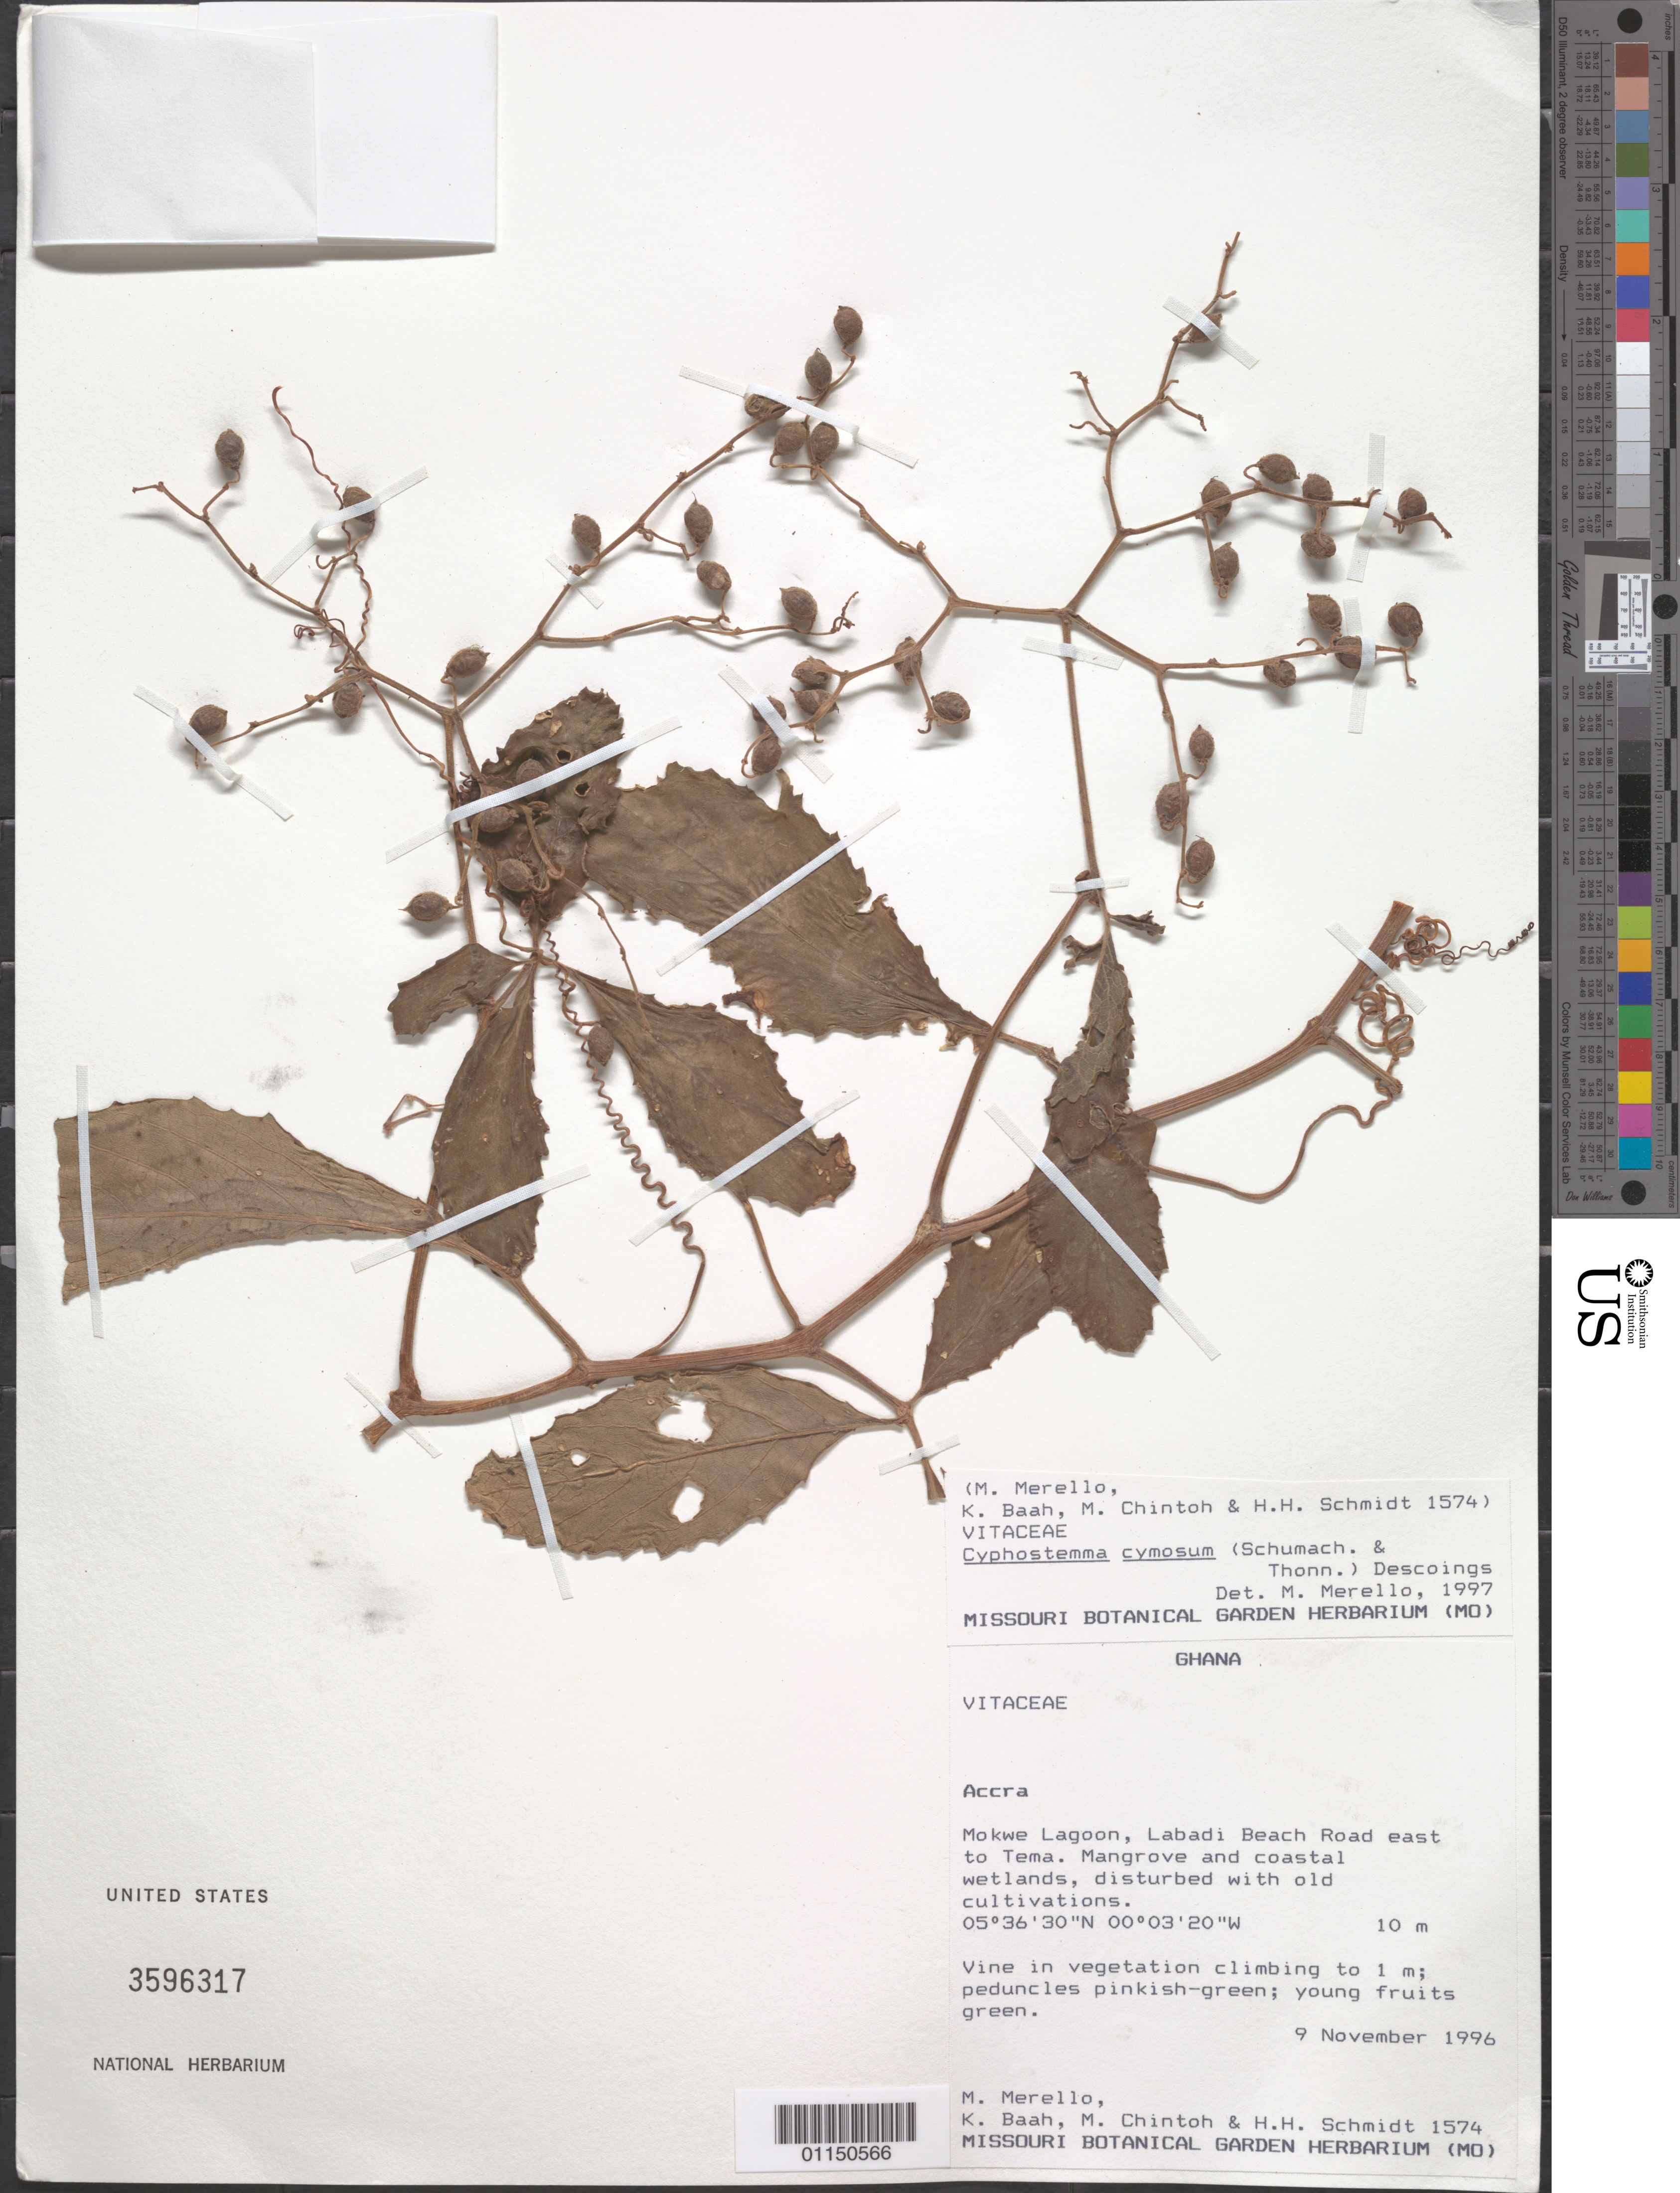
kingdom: Plantae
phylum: Tracheophyta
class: Magnoliopsida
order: Vitales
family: Vitaceae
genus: Cyphostemma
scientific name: Cyphostemma cymosum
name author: (Schumach. & Thonn.) Desc.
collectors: M. Merello, K. Baah, M. Chintoh & H. H. Schmidt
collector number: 1574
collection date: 1996-11-09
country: Ghana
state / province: Greater Accra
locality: Mokwe Lagoon, Labadi Beach Rd E to Tema.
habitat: Mangrove and coastal wetlands, disturbed with old cultivations. Vine in vegetation, climbing.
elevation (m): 10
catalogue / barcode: US 3596317